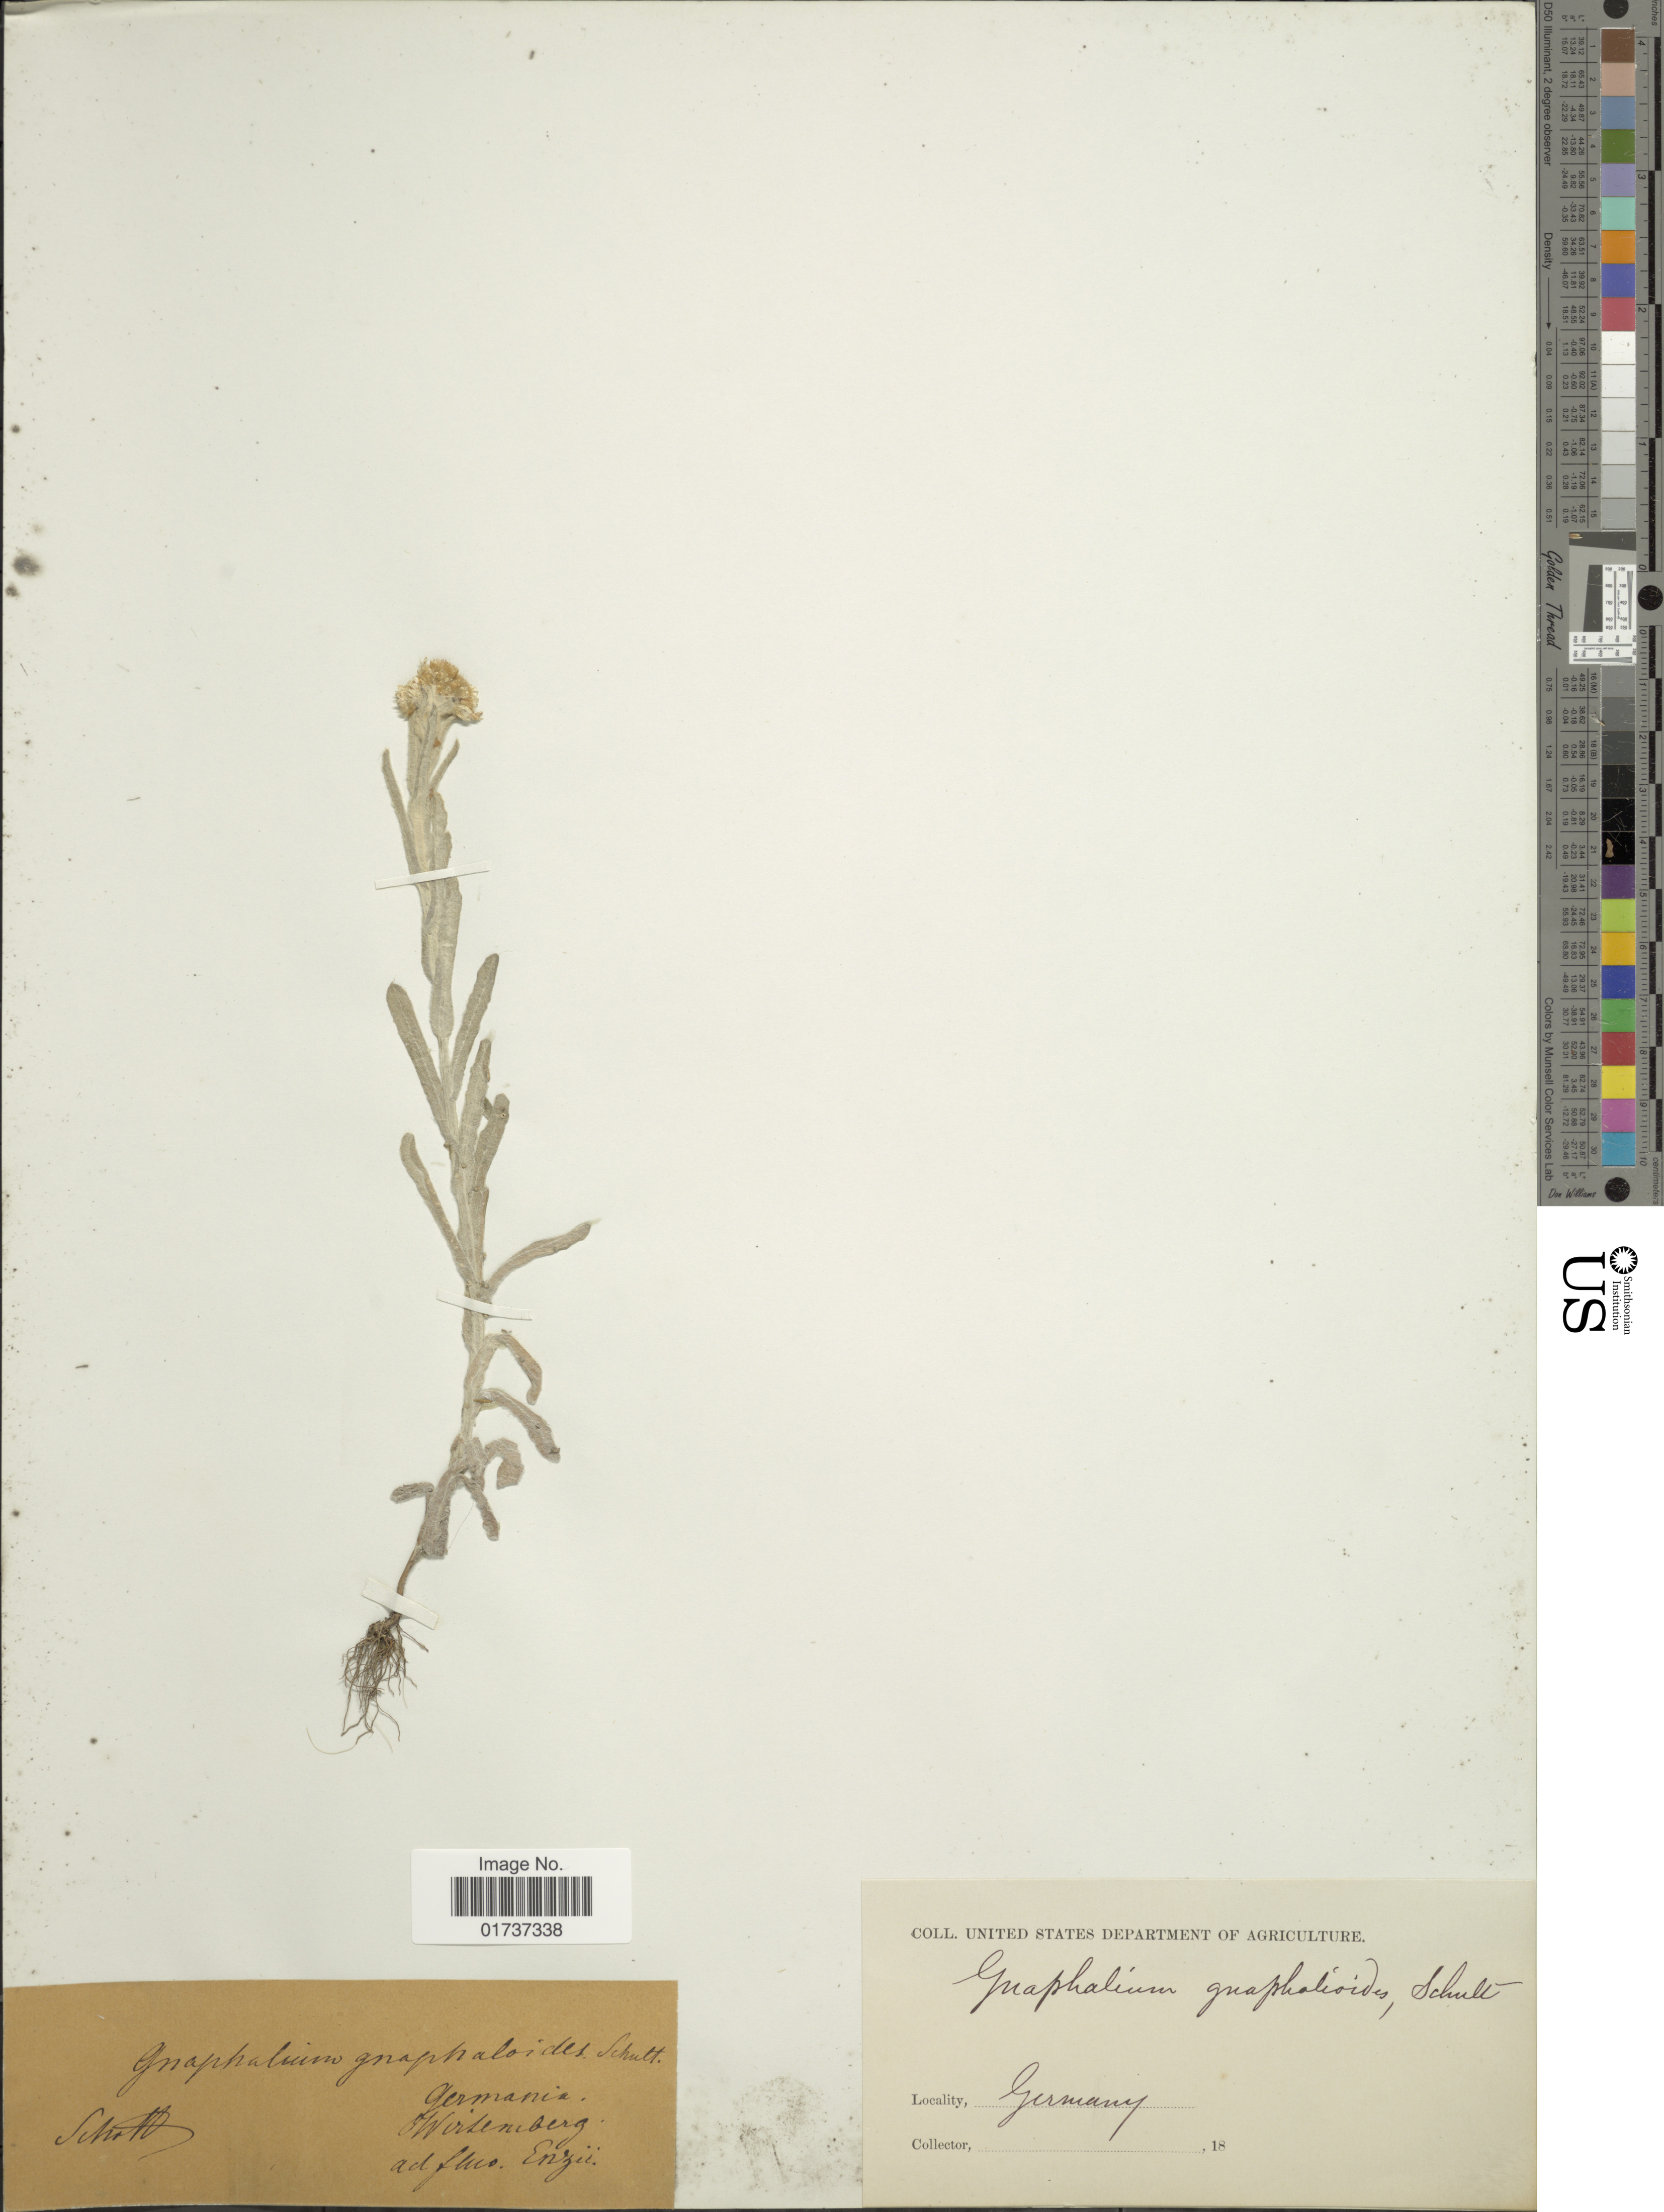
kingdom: Plantae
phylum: Tracheophyta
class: Magnoliopsida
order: Asterales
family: Asteraceae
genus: Gnaphalium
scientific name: Gnaphalium gnaphalioides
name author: L.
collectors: Schott, --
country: Germany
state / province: Baden-württemberg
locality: Wirtemberg